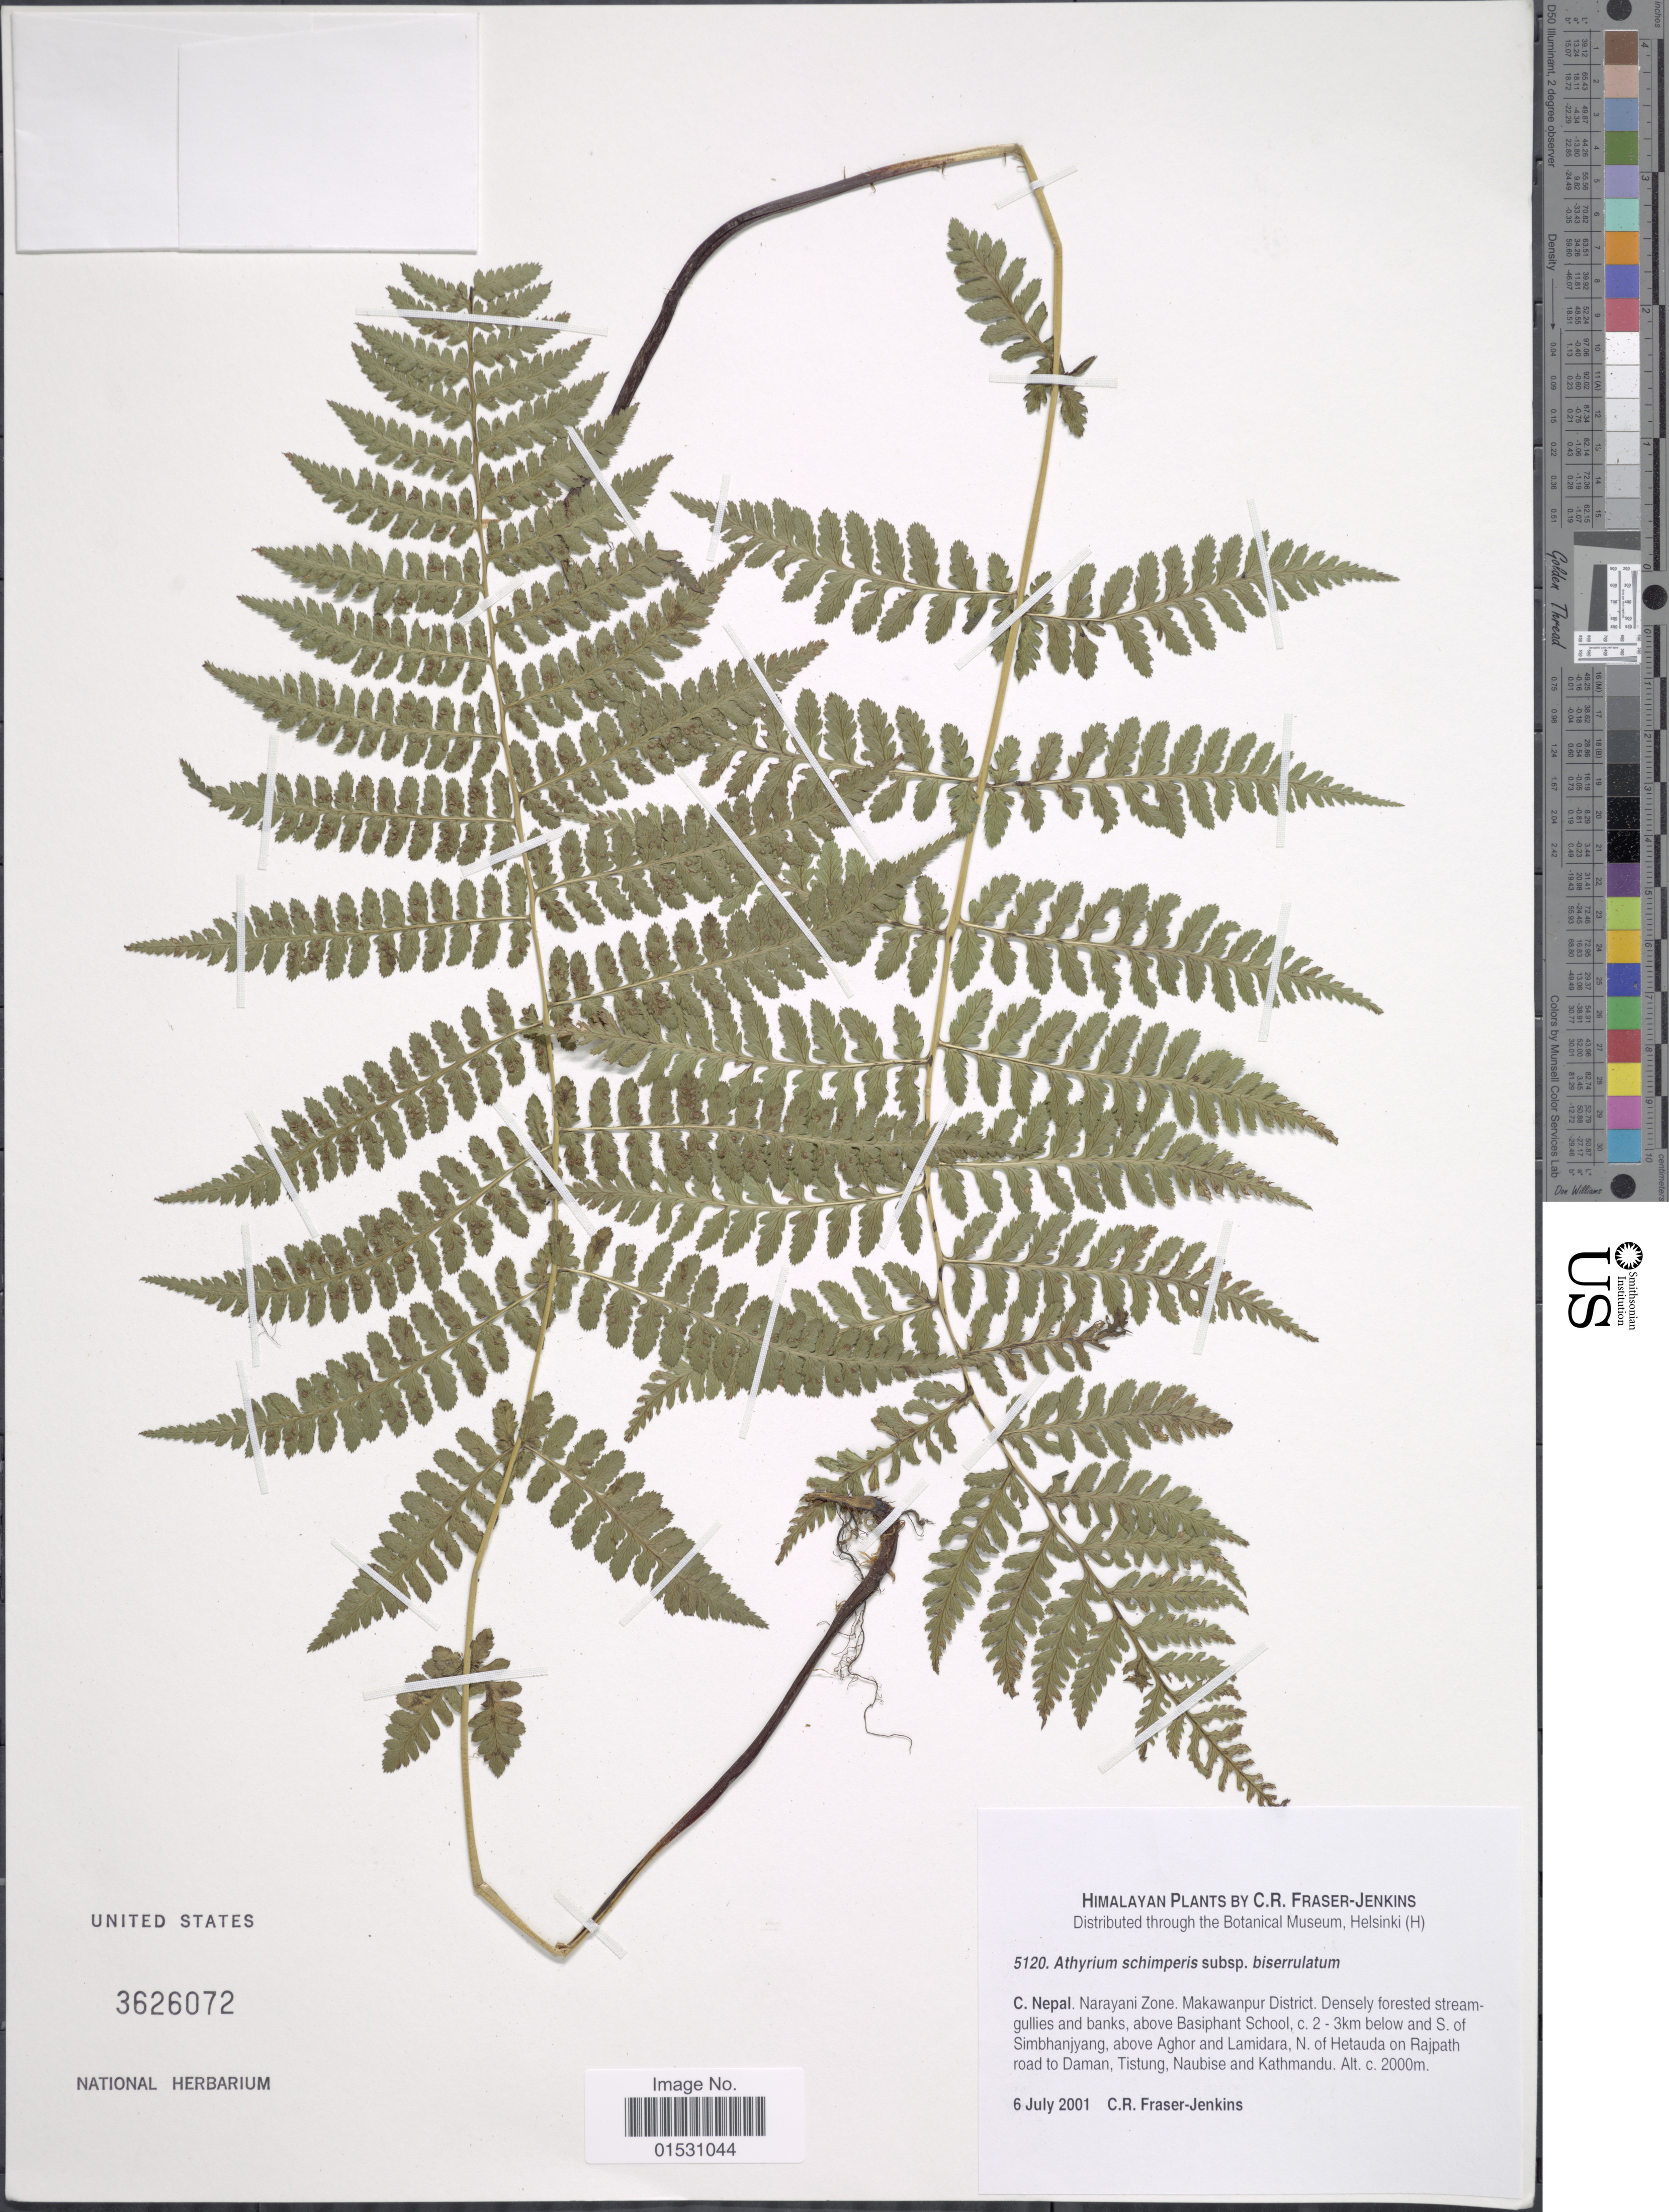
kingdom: Plantae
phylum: Tracheophyta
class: Polypodiopsida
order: Polypodiales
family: Athyriaceae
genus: Athyrium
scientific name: Athyrium schimperi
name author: Mougeot ex Fée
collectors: C. R. Fraser-Jenkins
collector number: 5120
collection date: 2001-07-06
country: Nepal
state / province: Narayani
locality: Himalayan. C. Nepal. Narayani Zone. Makawanpur District. Densely forested stream-gullies and banks, above Basiphant School, c. 2-3km below and S. of Simbhanjyang, above Aghor and Lamidara, N. of Hetauda on Rajpath road to Daman, Tistung, Naubise and Kathmandu.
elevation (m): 2000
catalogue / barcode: US 3626072